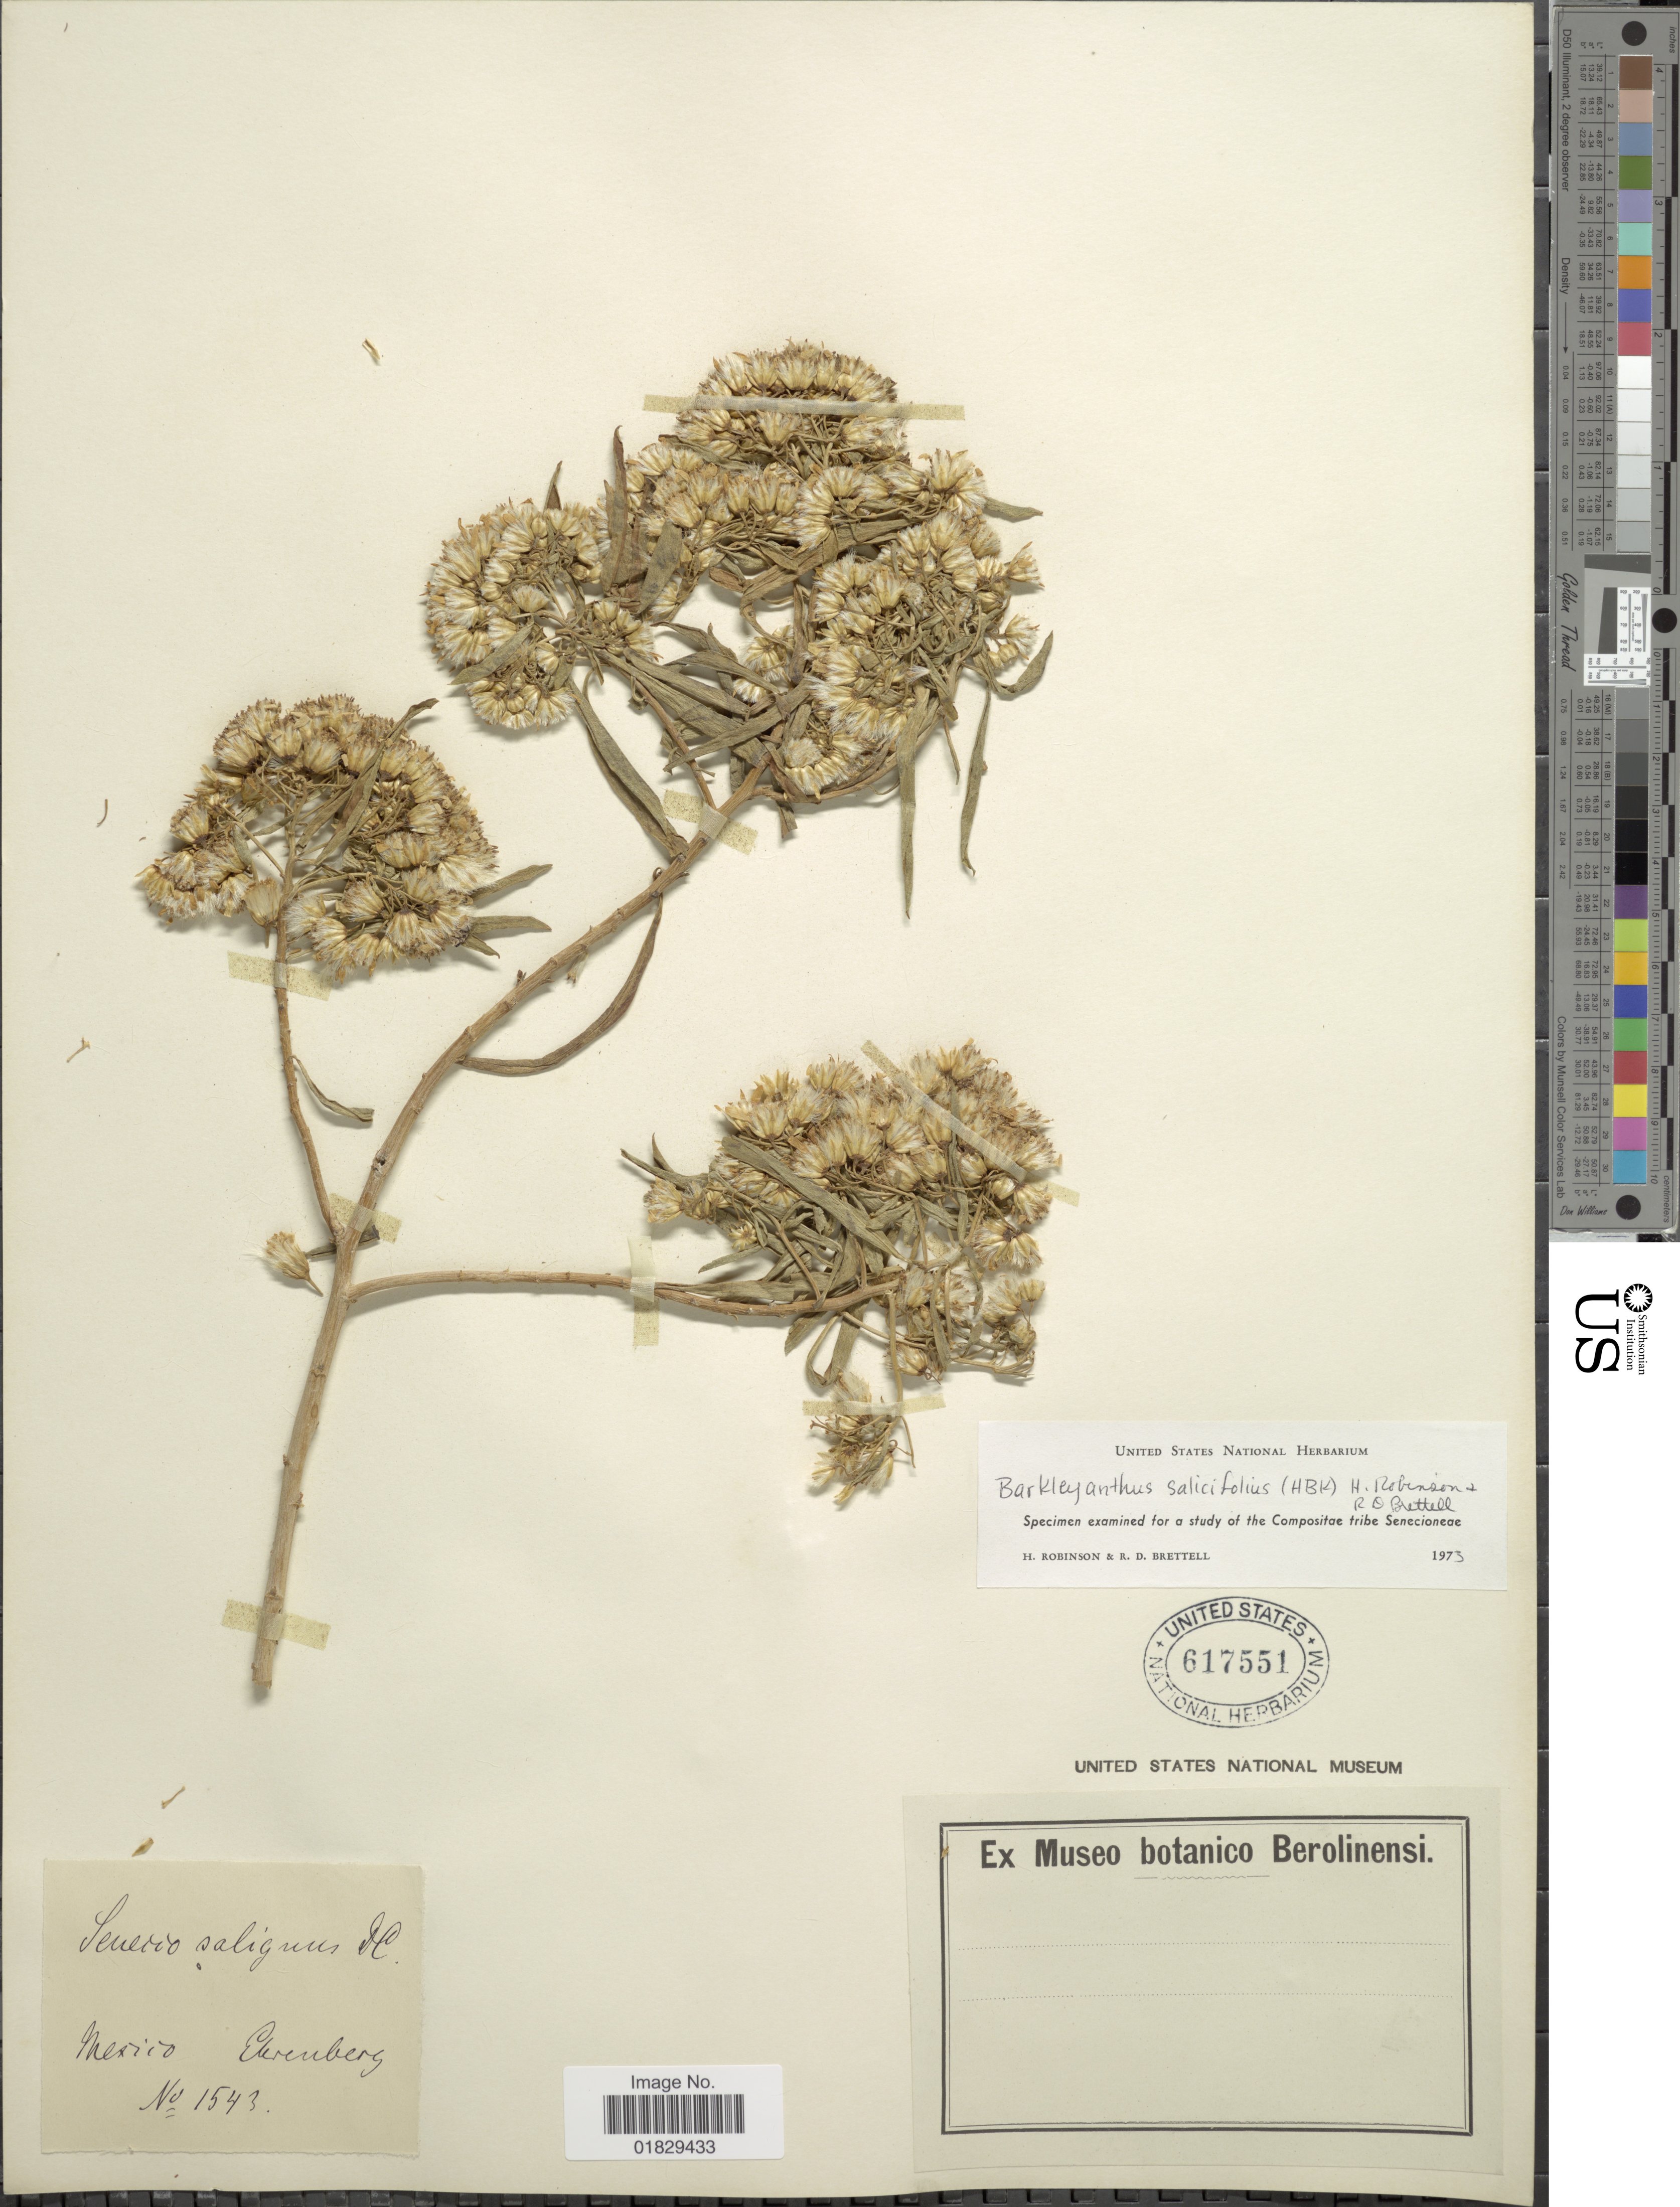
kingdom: Plantae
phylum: Tracheophyta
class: Magnoliopsida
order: Asterales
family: Asteraceae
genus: Barkleyanthus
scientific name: Barkleyanthus salicifolius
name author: (Kunth) H. Rob. & Brettell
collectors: Ellenberg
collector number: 1543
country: Mexico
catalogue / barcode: US 617551